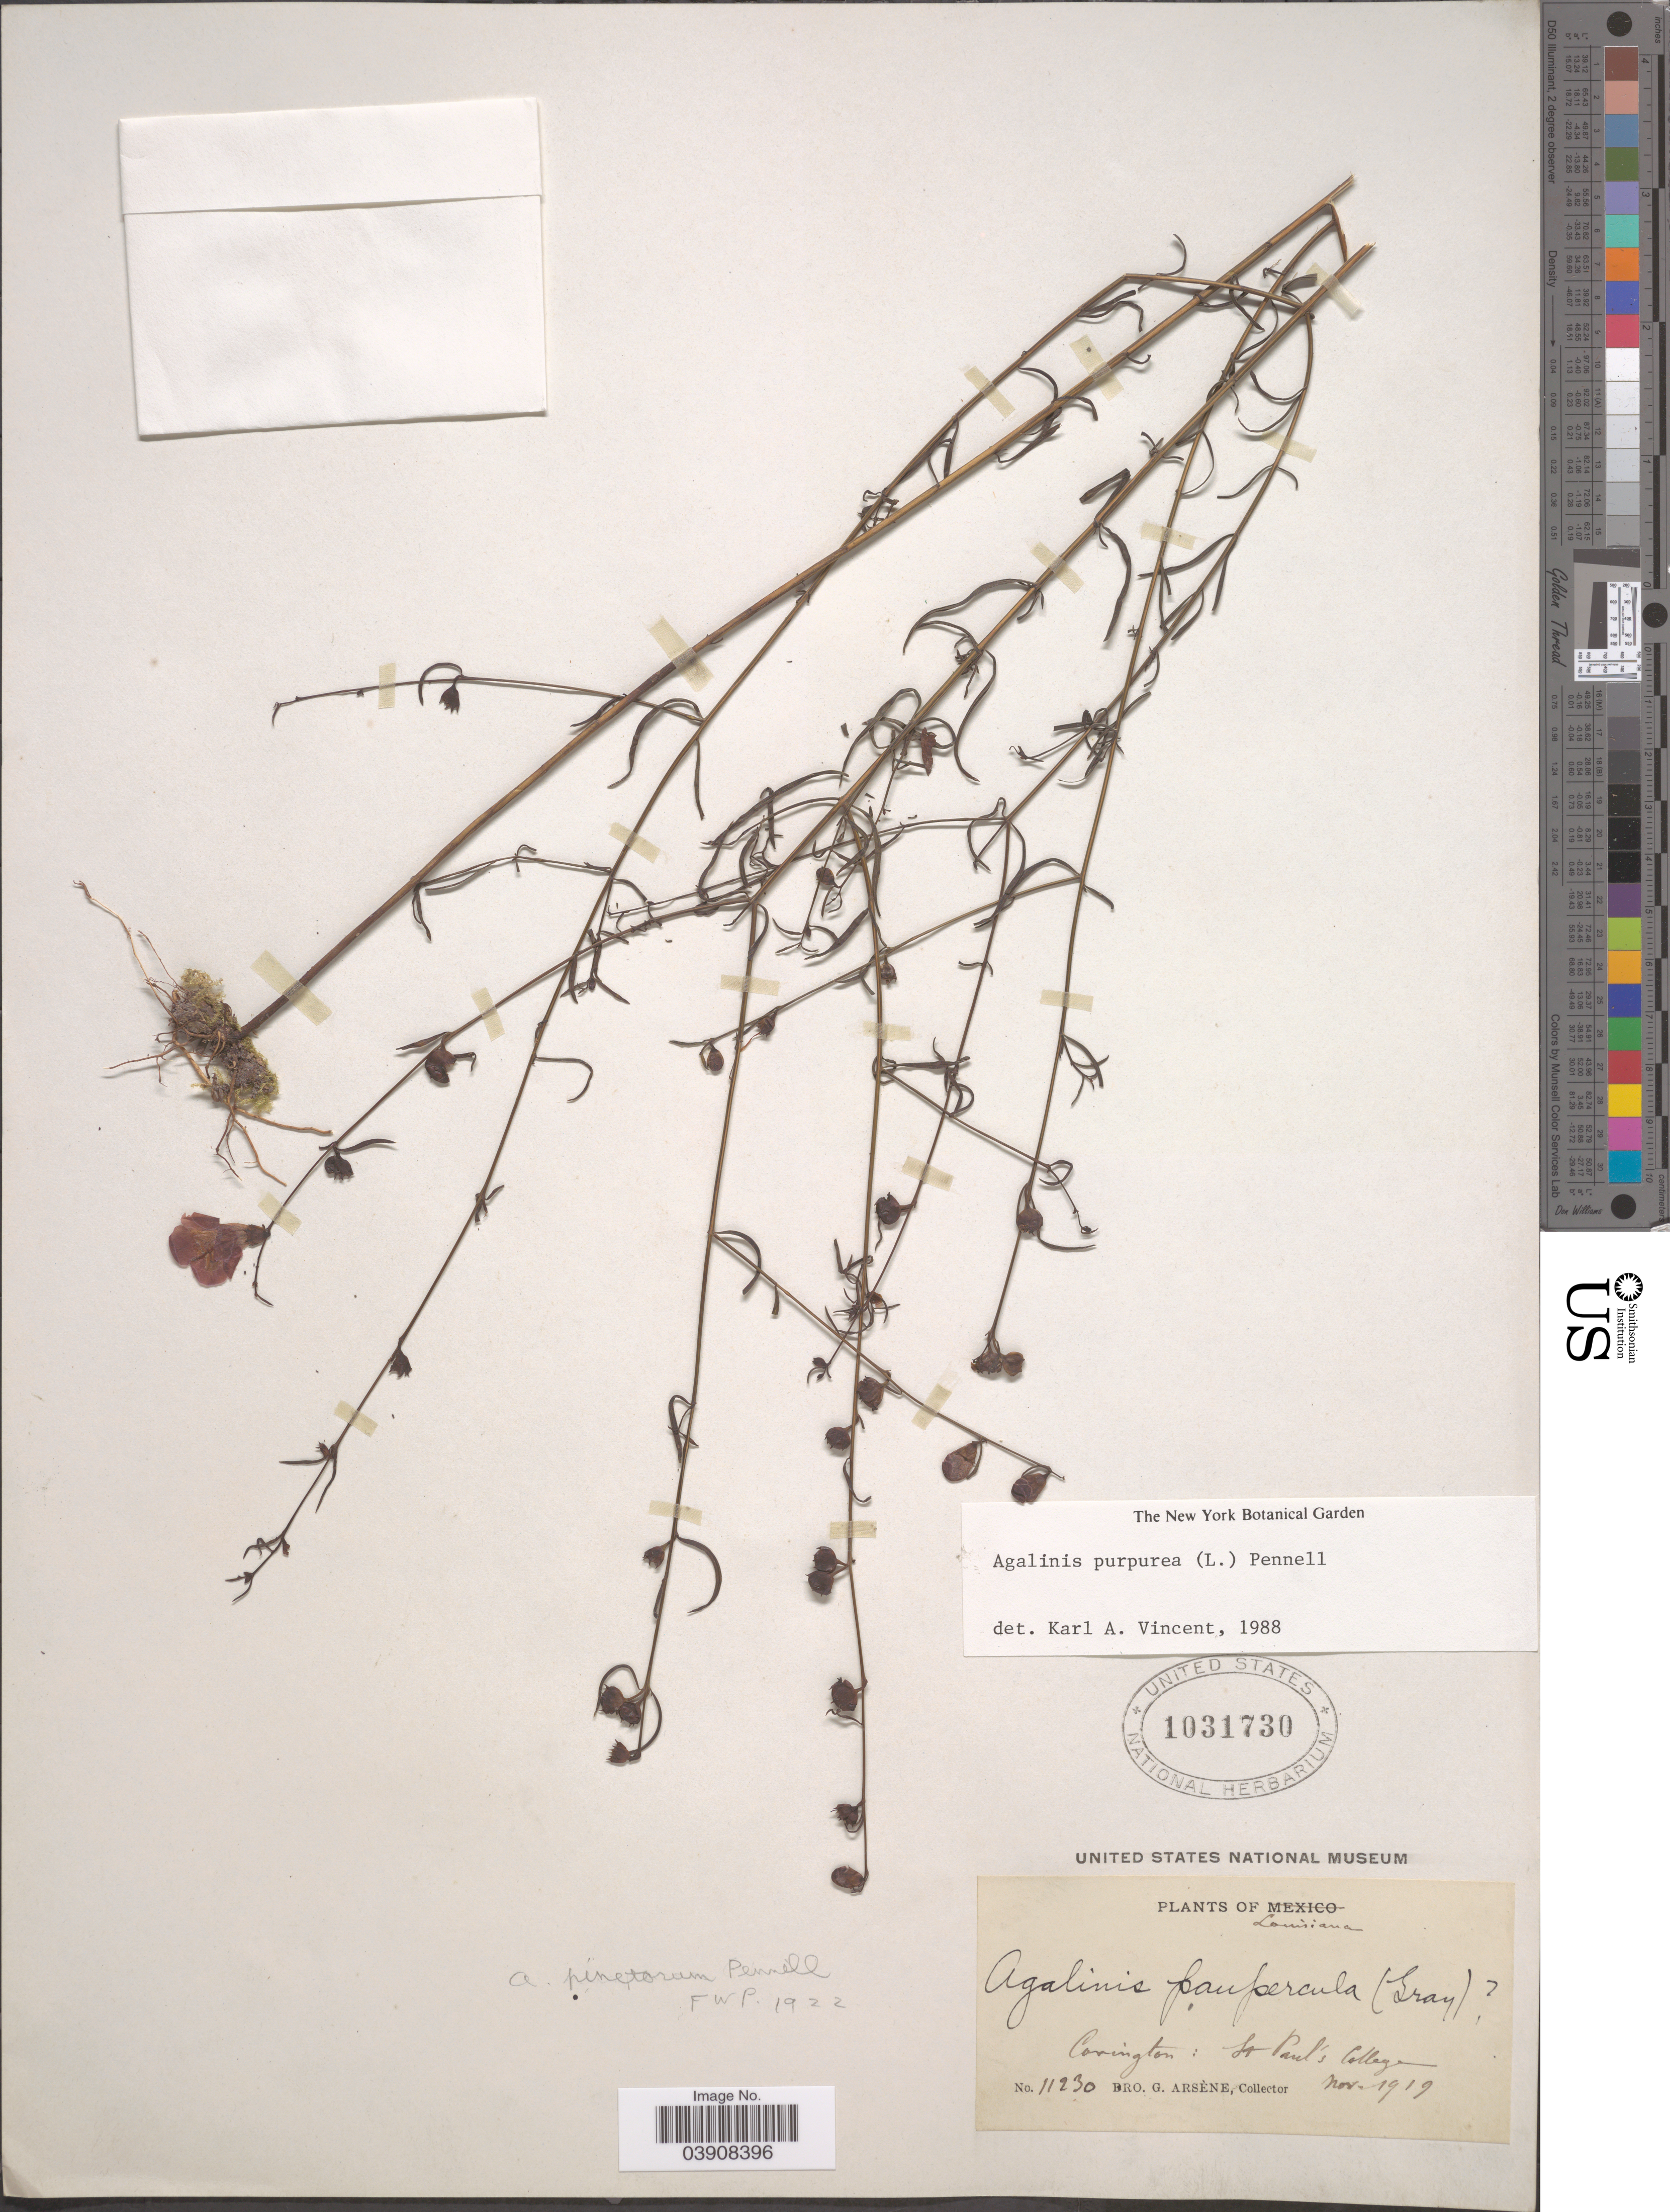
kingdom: Plantae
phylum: Tracheophyta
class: Magnoliopsida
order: Lamiales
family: Orobanchaceae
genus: Agalinis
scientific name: Agalinis purpurea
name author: (L.) Pennell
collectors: Bro. G. Arsène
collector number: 11230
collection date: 1919-11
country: United States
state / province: Louisiana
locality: Covington: St Paul's College.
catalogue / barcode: US 1031730